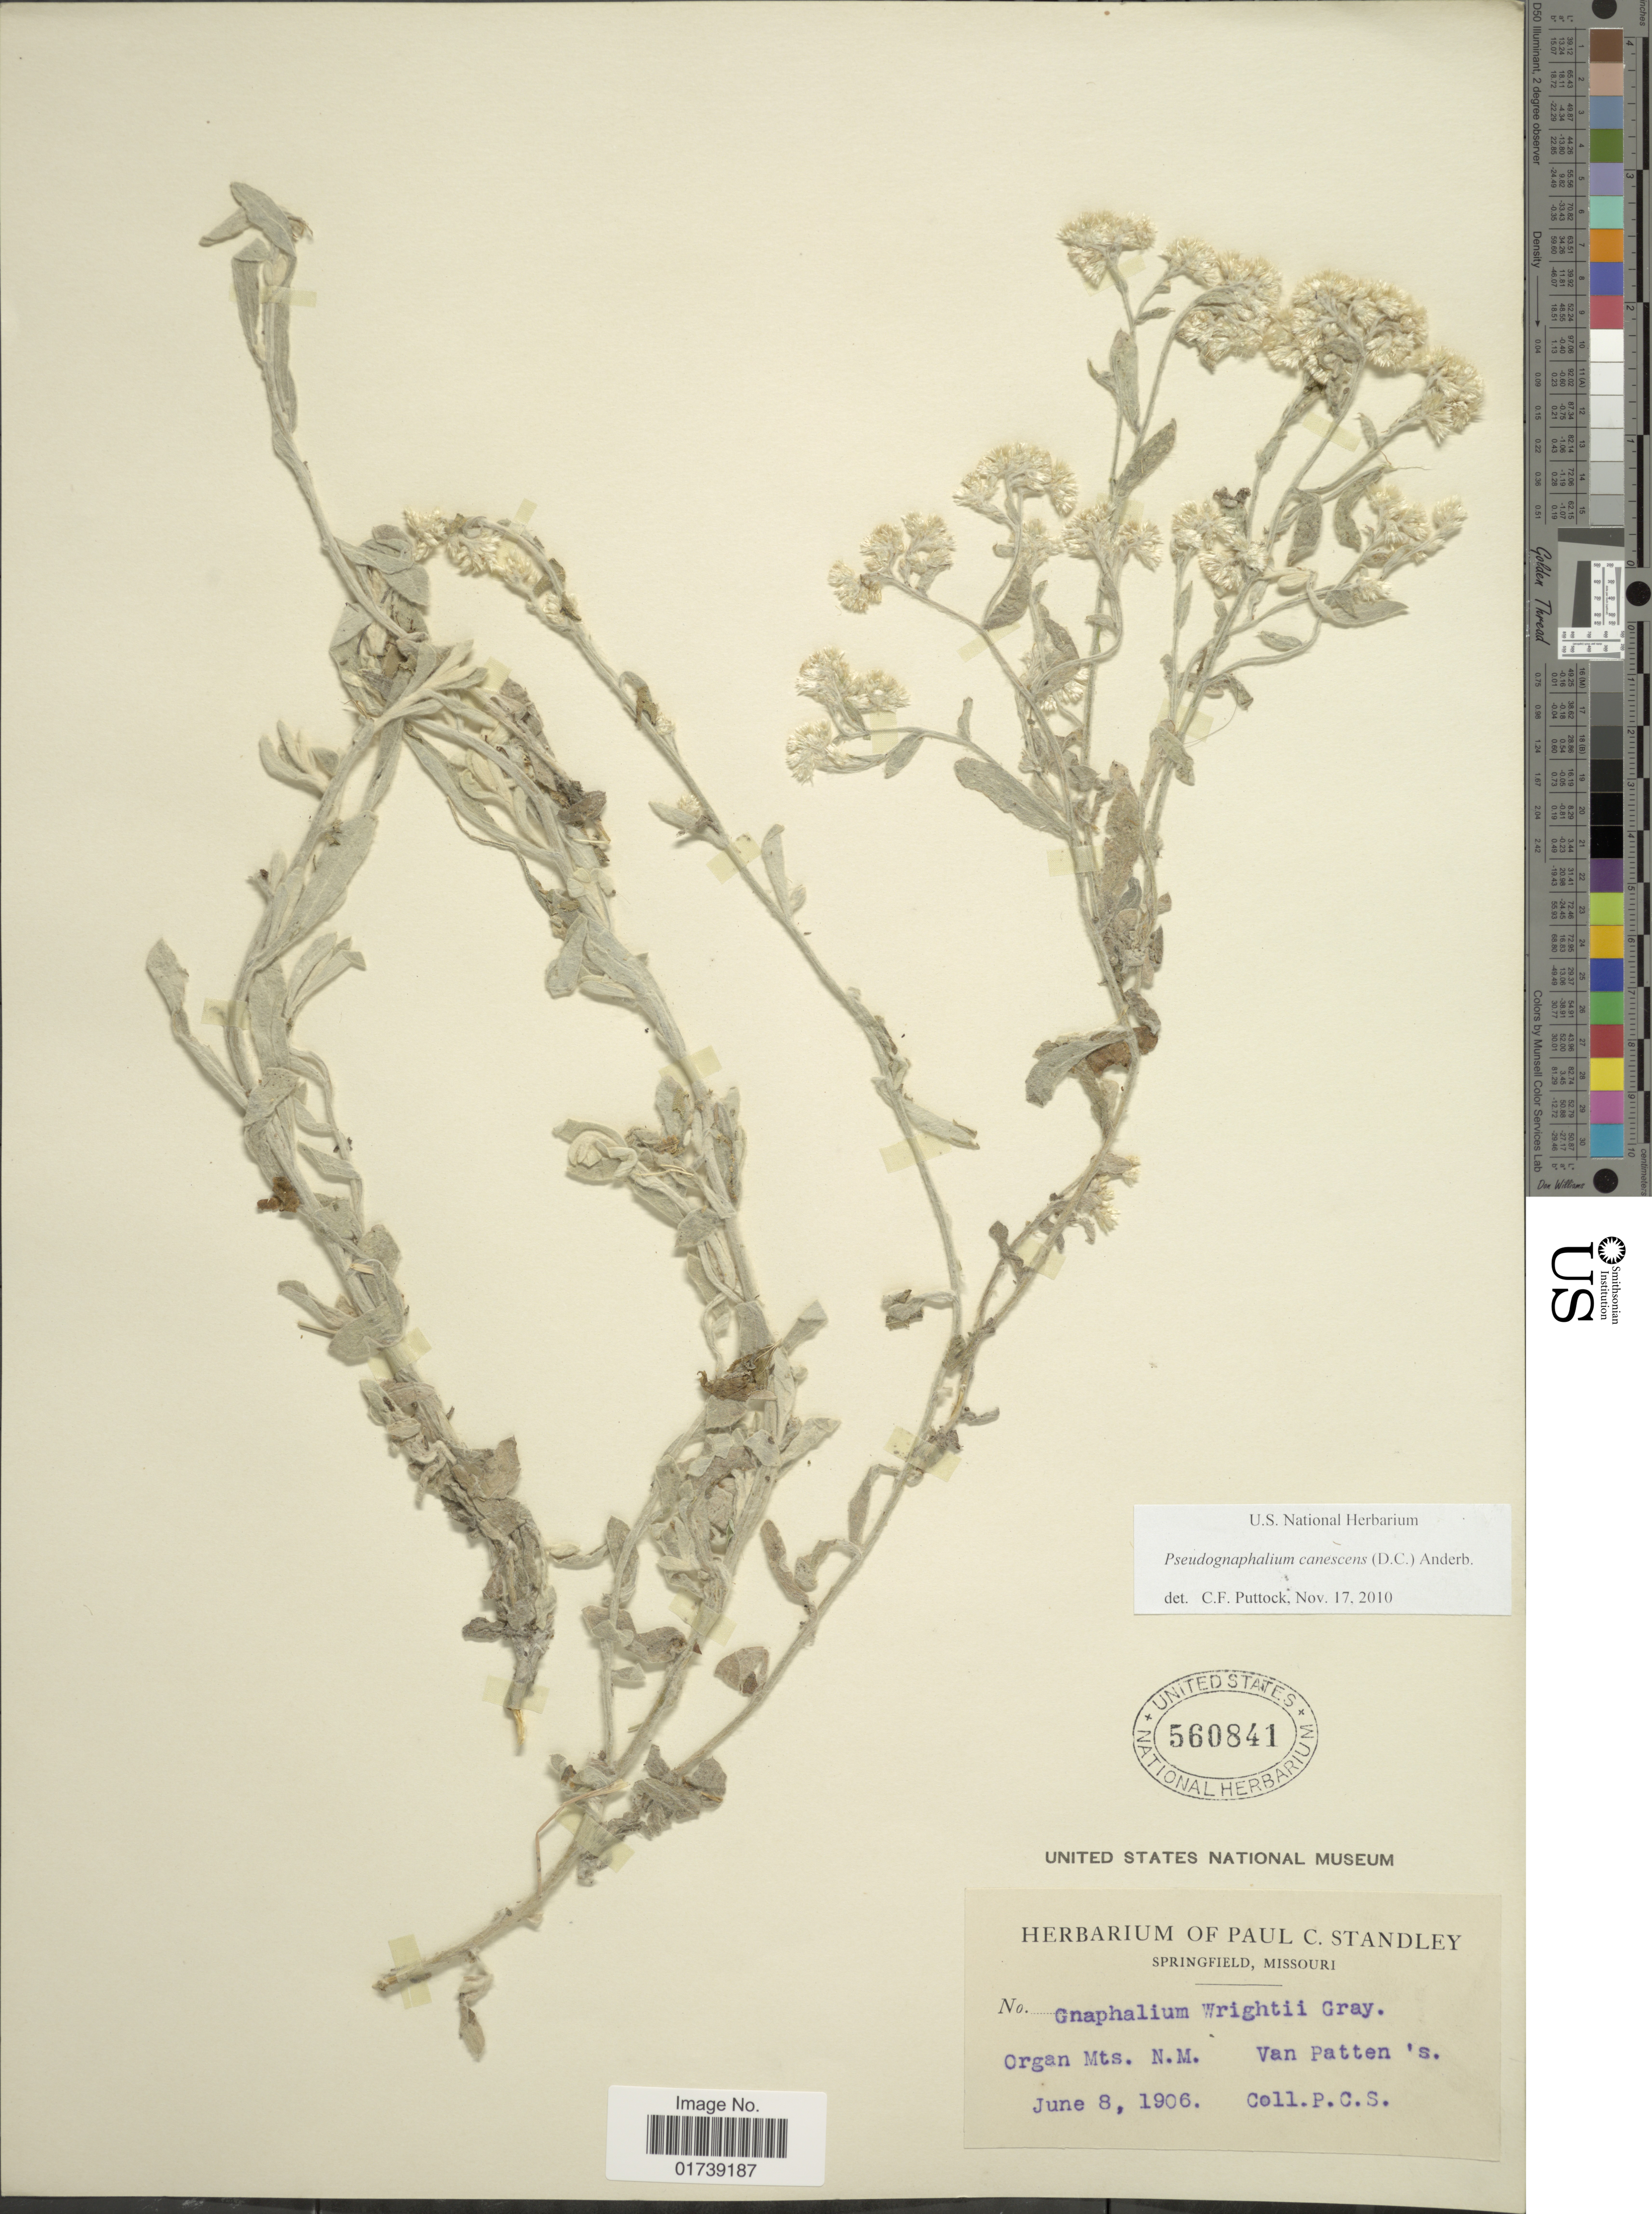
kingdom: Plantae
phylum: Tracheophyta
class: Magnoliopsida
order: Asterales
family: Asteraceae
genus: Pseudognaphalium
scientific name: Pseudognaphalium canescens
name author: (DC.) Anderb.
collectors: P. C. Standley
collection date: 1906-06-08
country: United States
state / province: New Mexico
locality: Organ Mts. N. M., Van Patten's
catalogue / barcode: US 560841